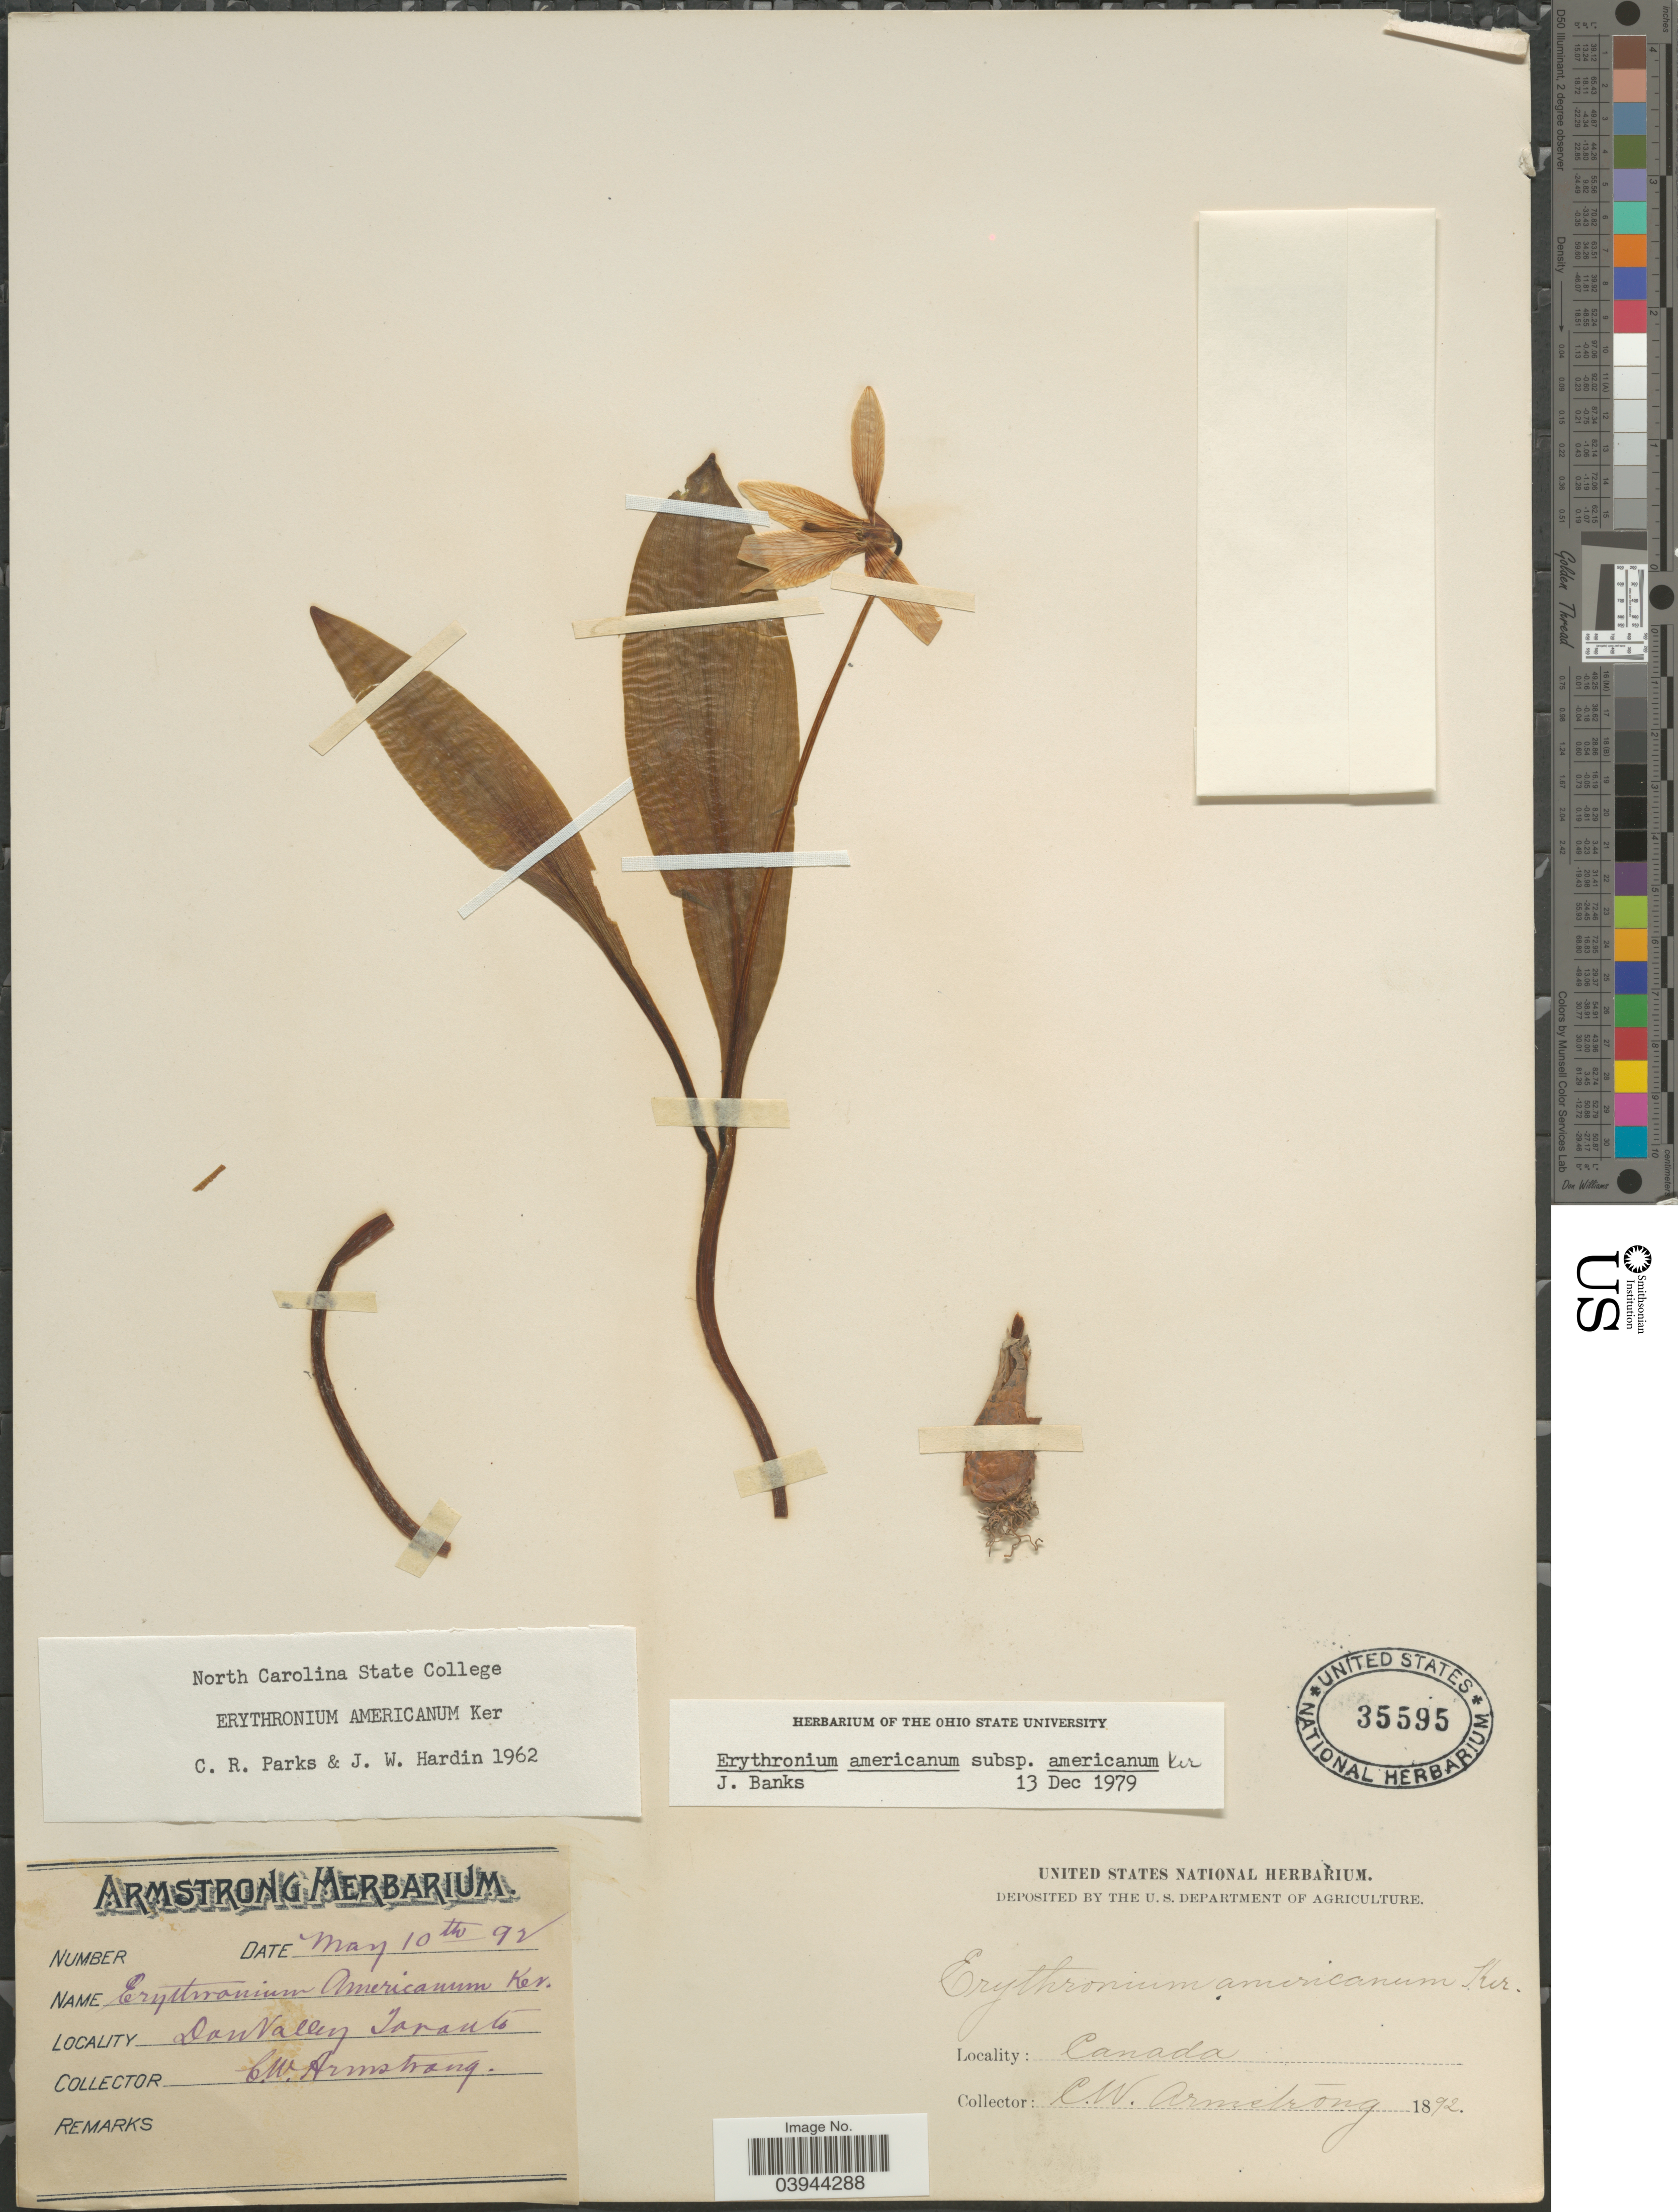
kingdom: Plantae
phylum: Tracheophyta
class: Liliopsida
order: Liliales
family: Liliaceae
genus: Erythronium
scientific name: Erythronium americanum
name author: Ker Gawl.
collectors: C. W. Armstrong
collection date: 1892-05-10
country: Canada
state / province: Ontario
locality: Dan Valley, Toronto.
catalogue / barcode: US 35595